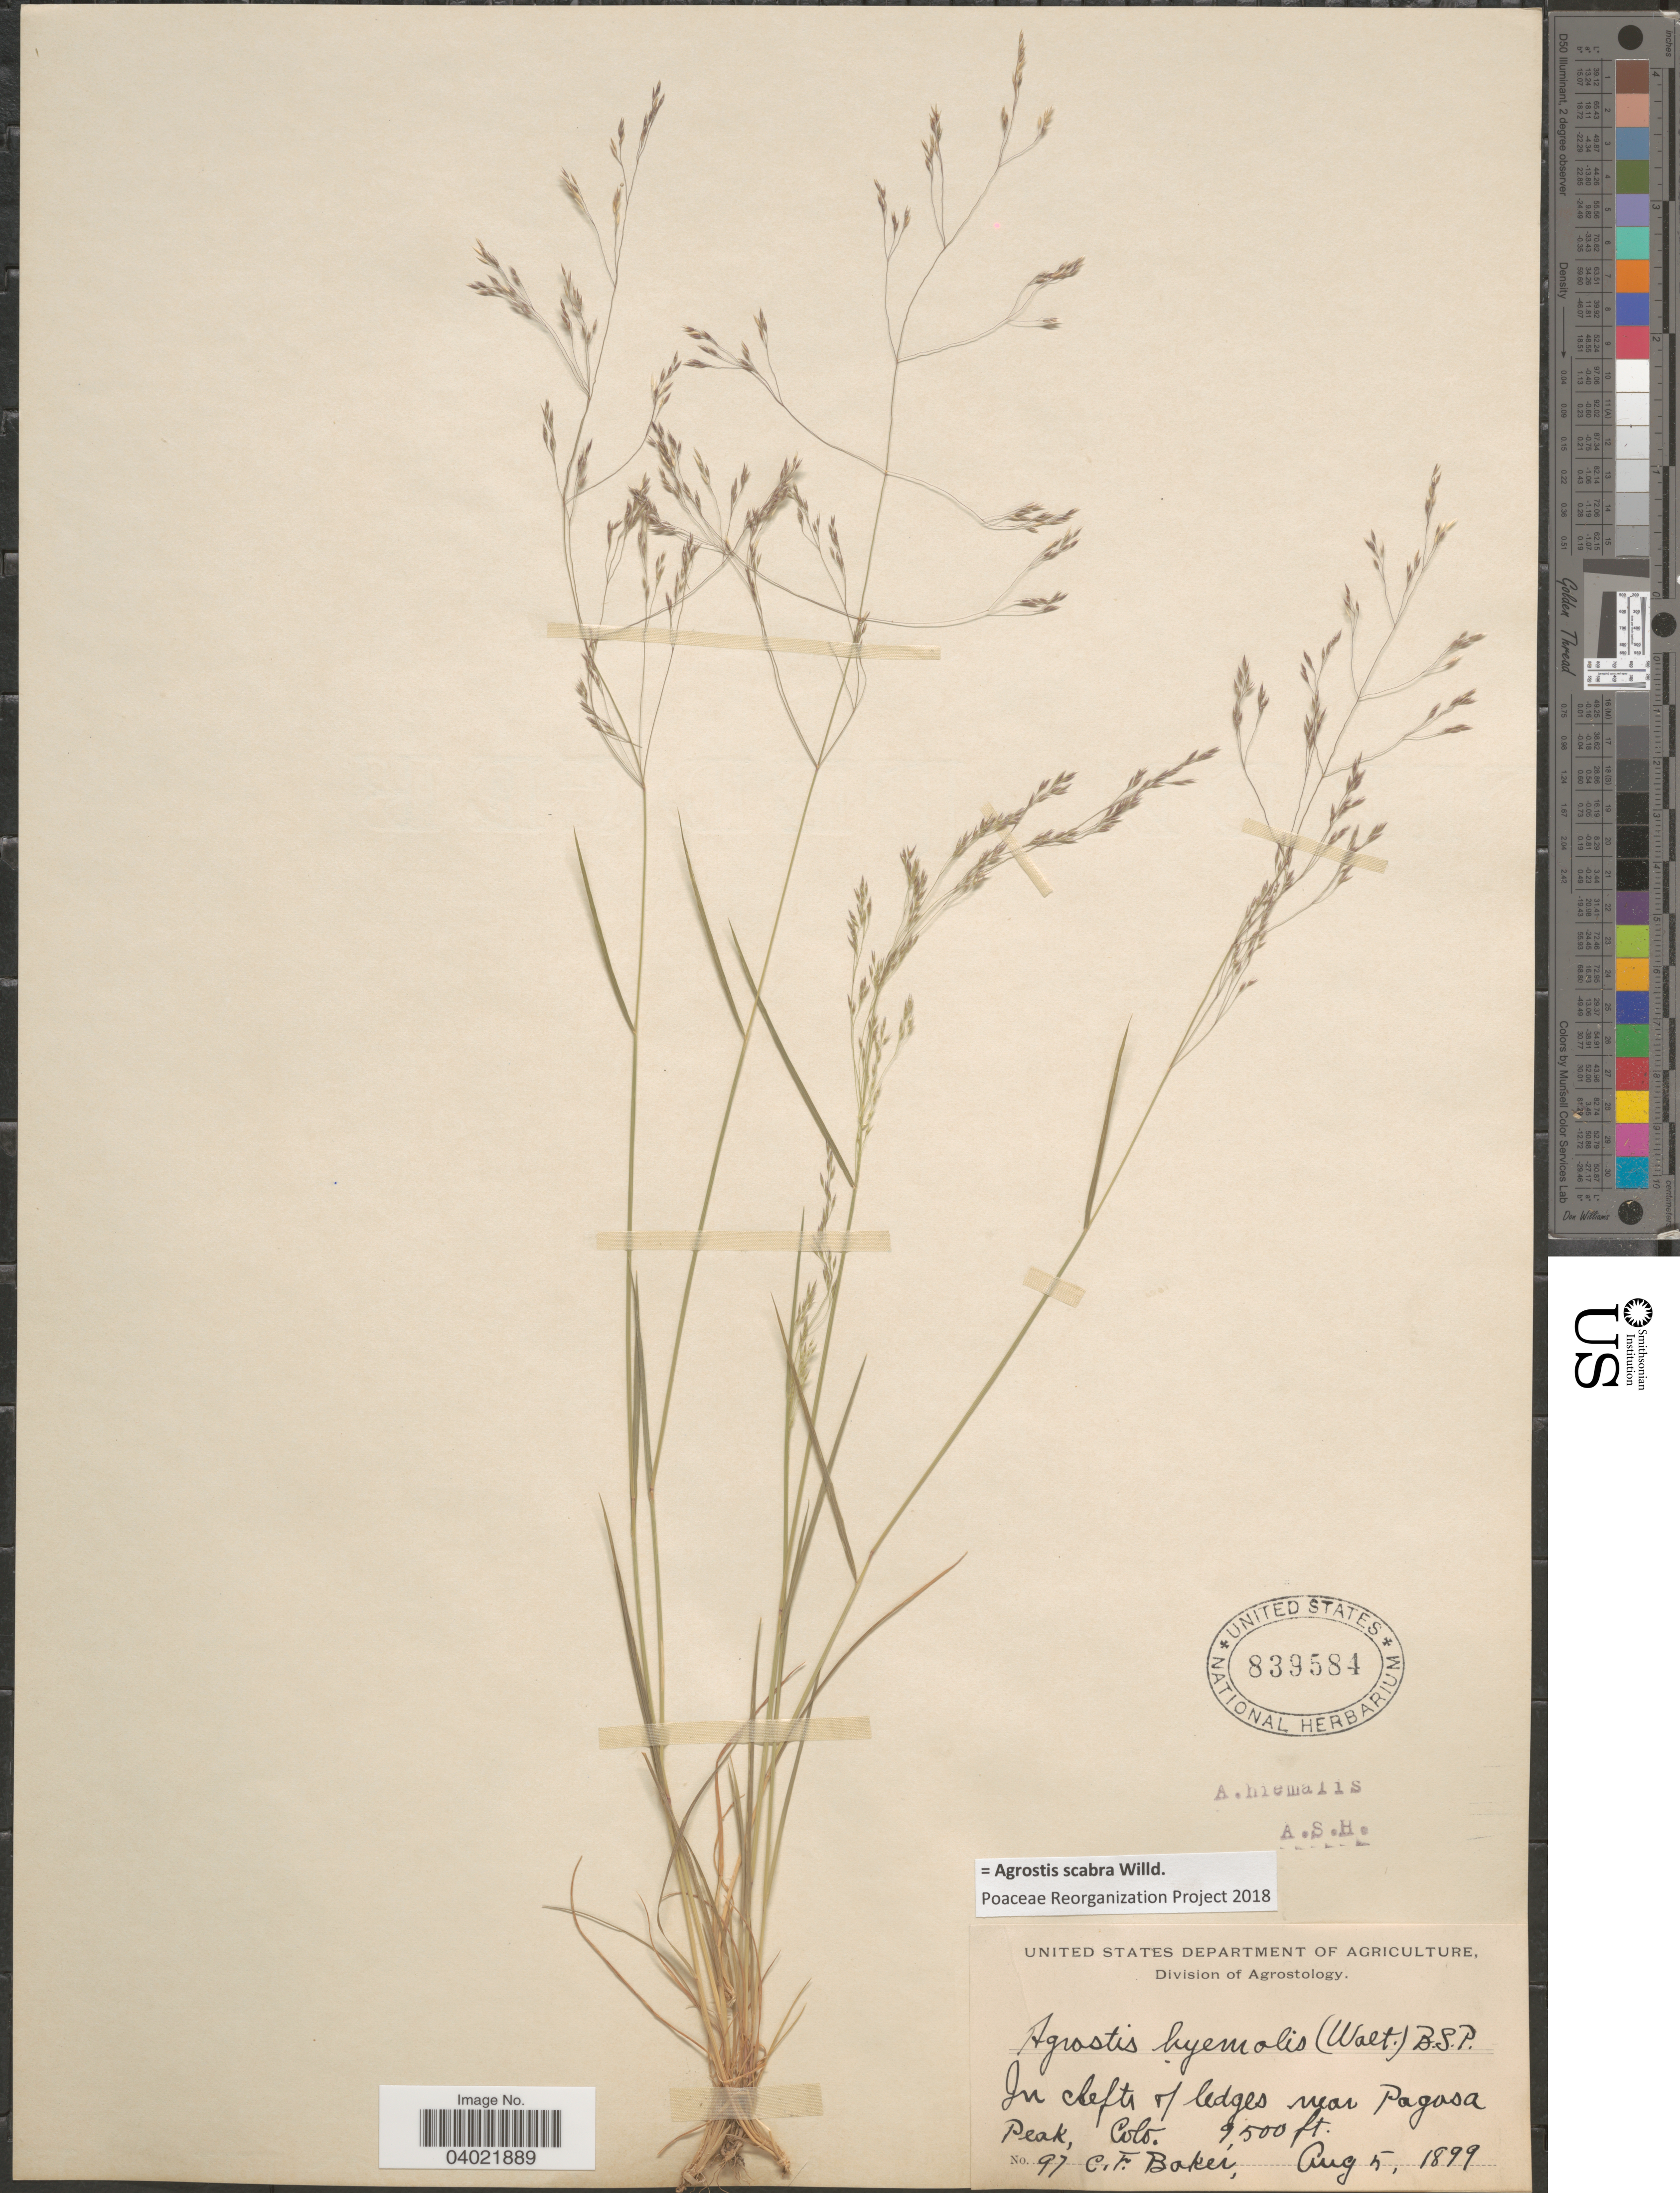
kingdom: Plantae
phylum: Tracheophyta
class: Liliopsida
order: Poales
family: Poaceae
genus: Agrostis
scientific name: Agrostis scabra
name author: Willd.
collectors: C. F. Baker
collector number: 97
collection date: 1899-08-05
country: United States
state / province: Colorado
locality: Near Pagosa Peak.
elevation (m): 2896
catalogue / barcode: US 839584